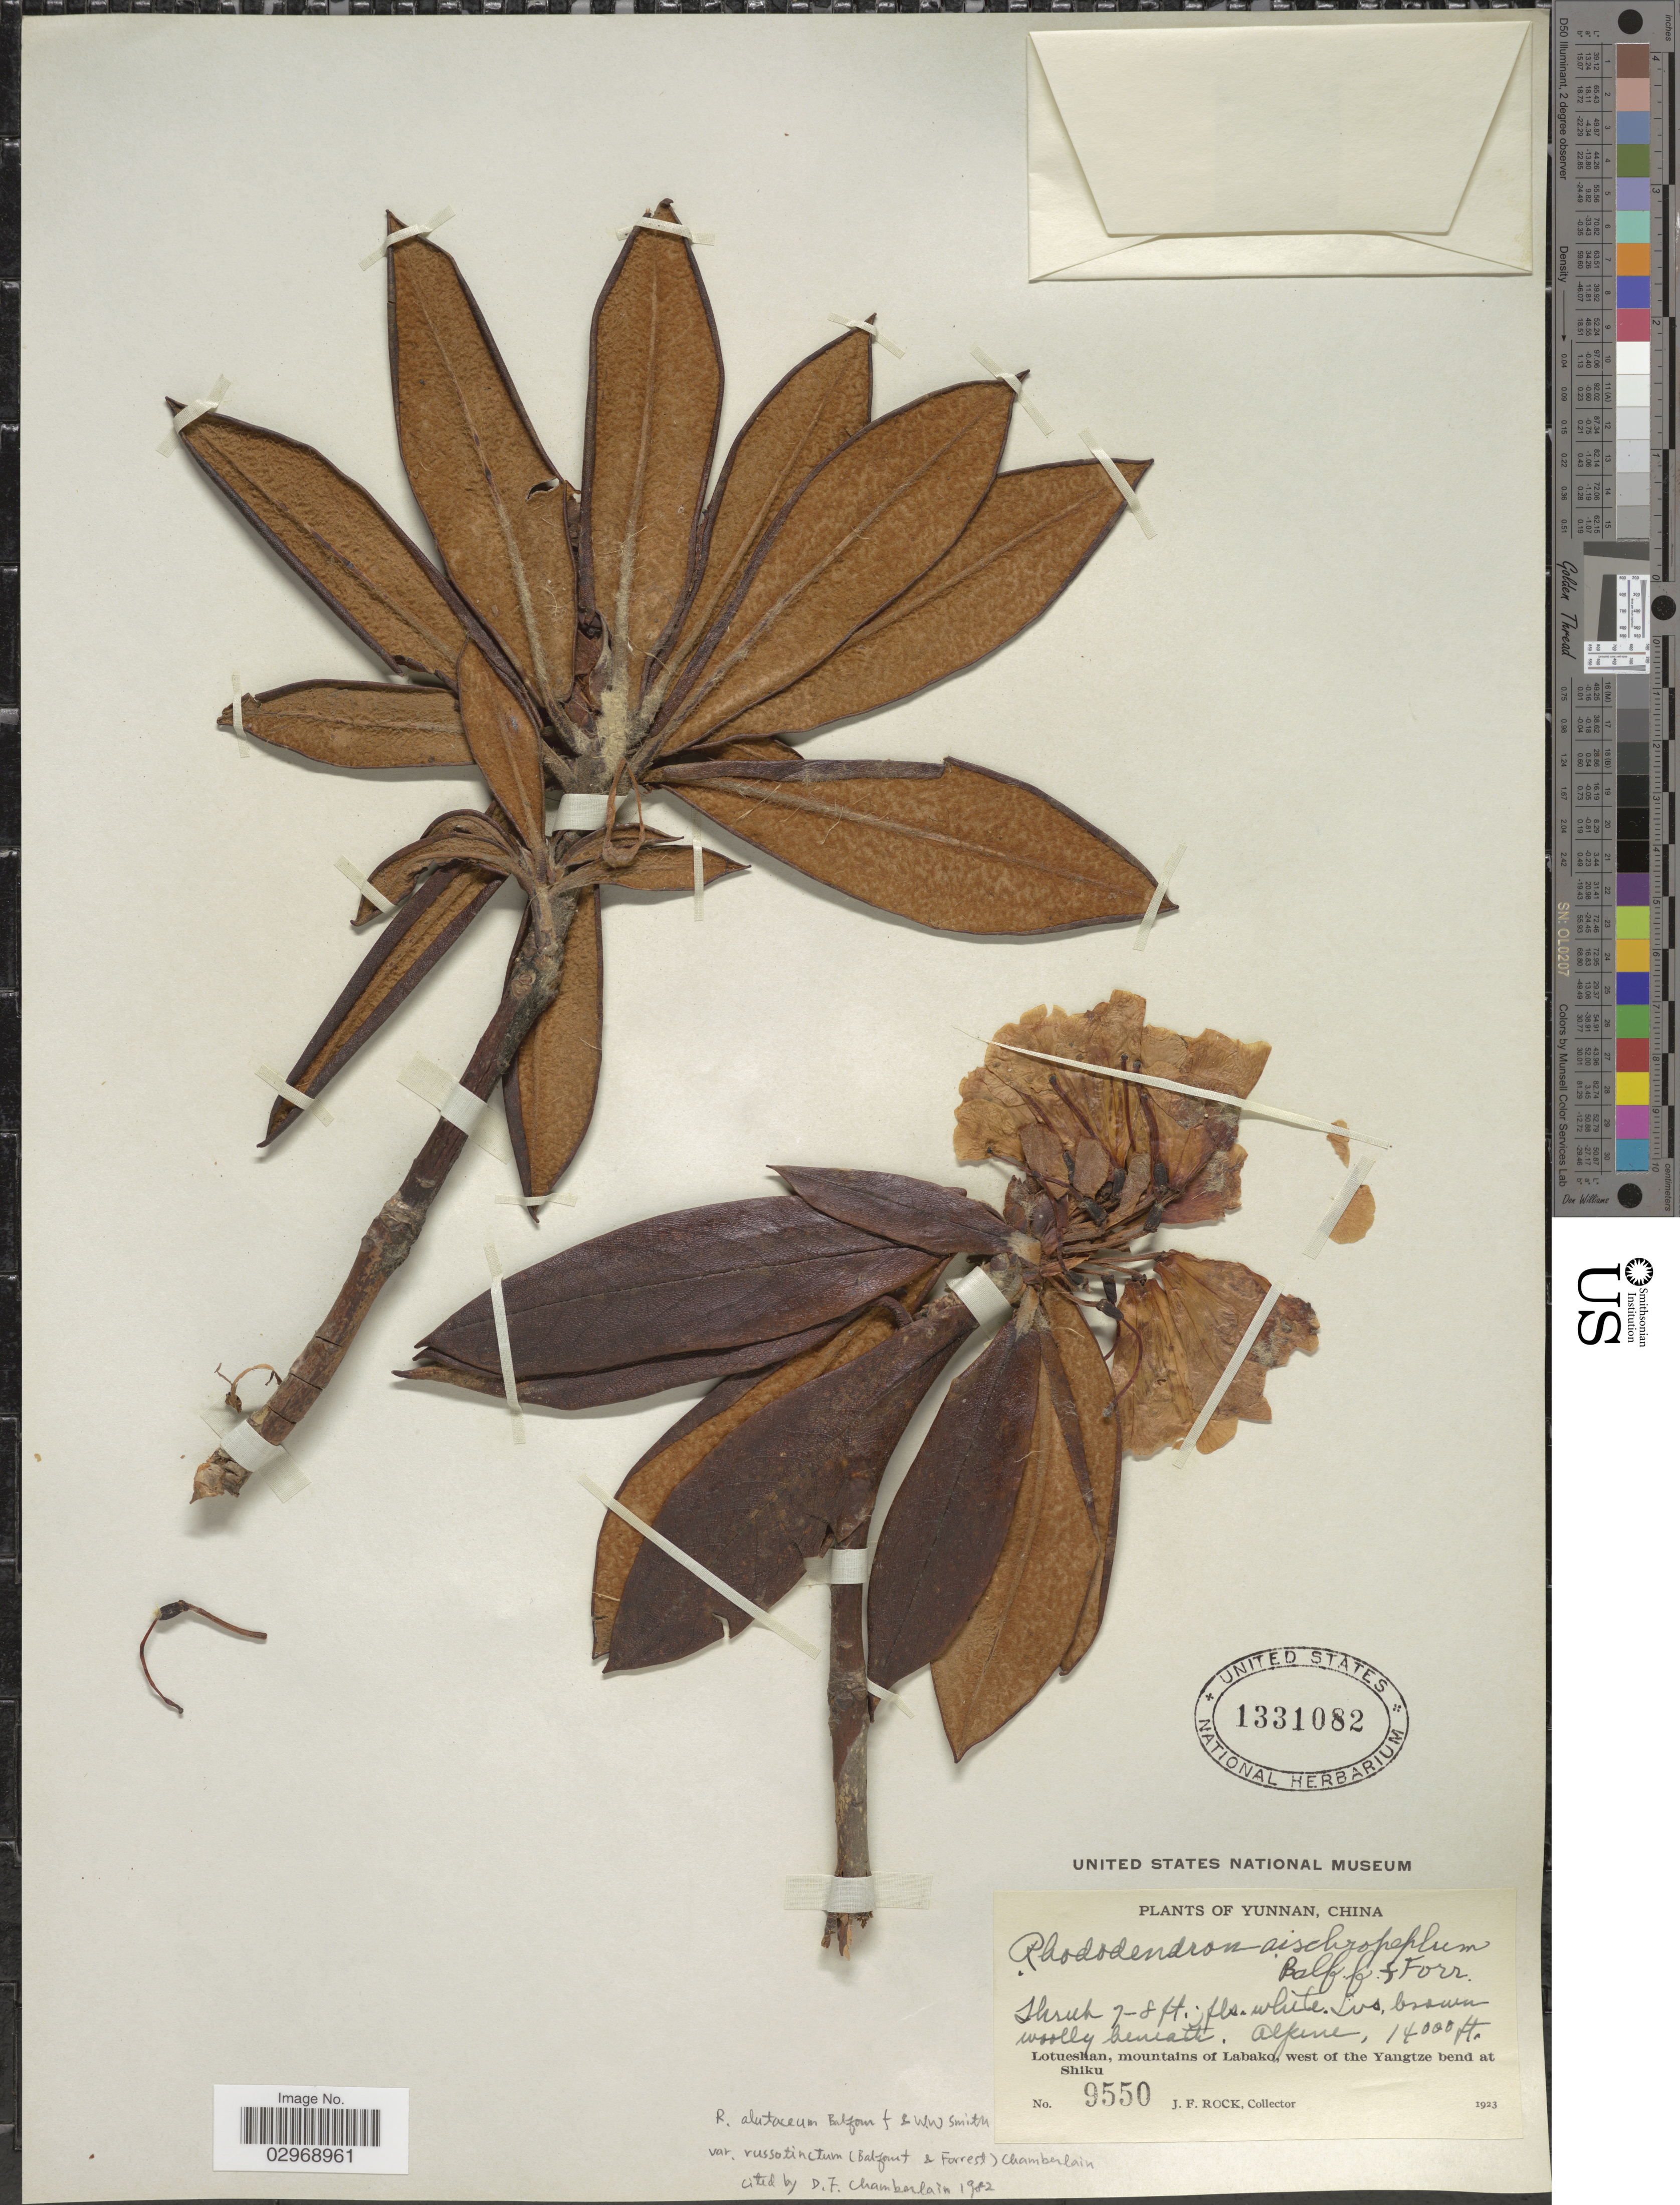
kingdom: Plantae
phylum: Tracheophyta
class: Magnoliopsida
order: Ericales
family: Ericaceae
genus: Rhododendron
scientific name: Rhododendron alutaceum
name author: Balf. f. & W.W. Sm.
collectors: J. Rock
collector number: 9550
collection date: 1923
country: China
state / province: Yunnan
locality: Alpine. Lotueshan, mountains of Labako, west of the Yangtze bend at Shiku.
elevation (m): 4267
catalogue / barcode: US 1331082